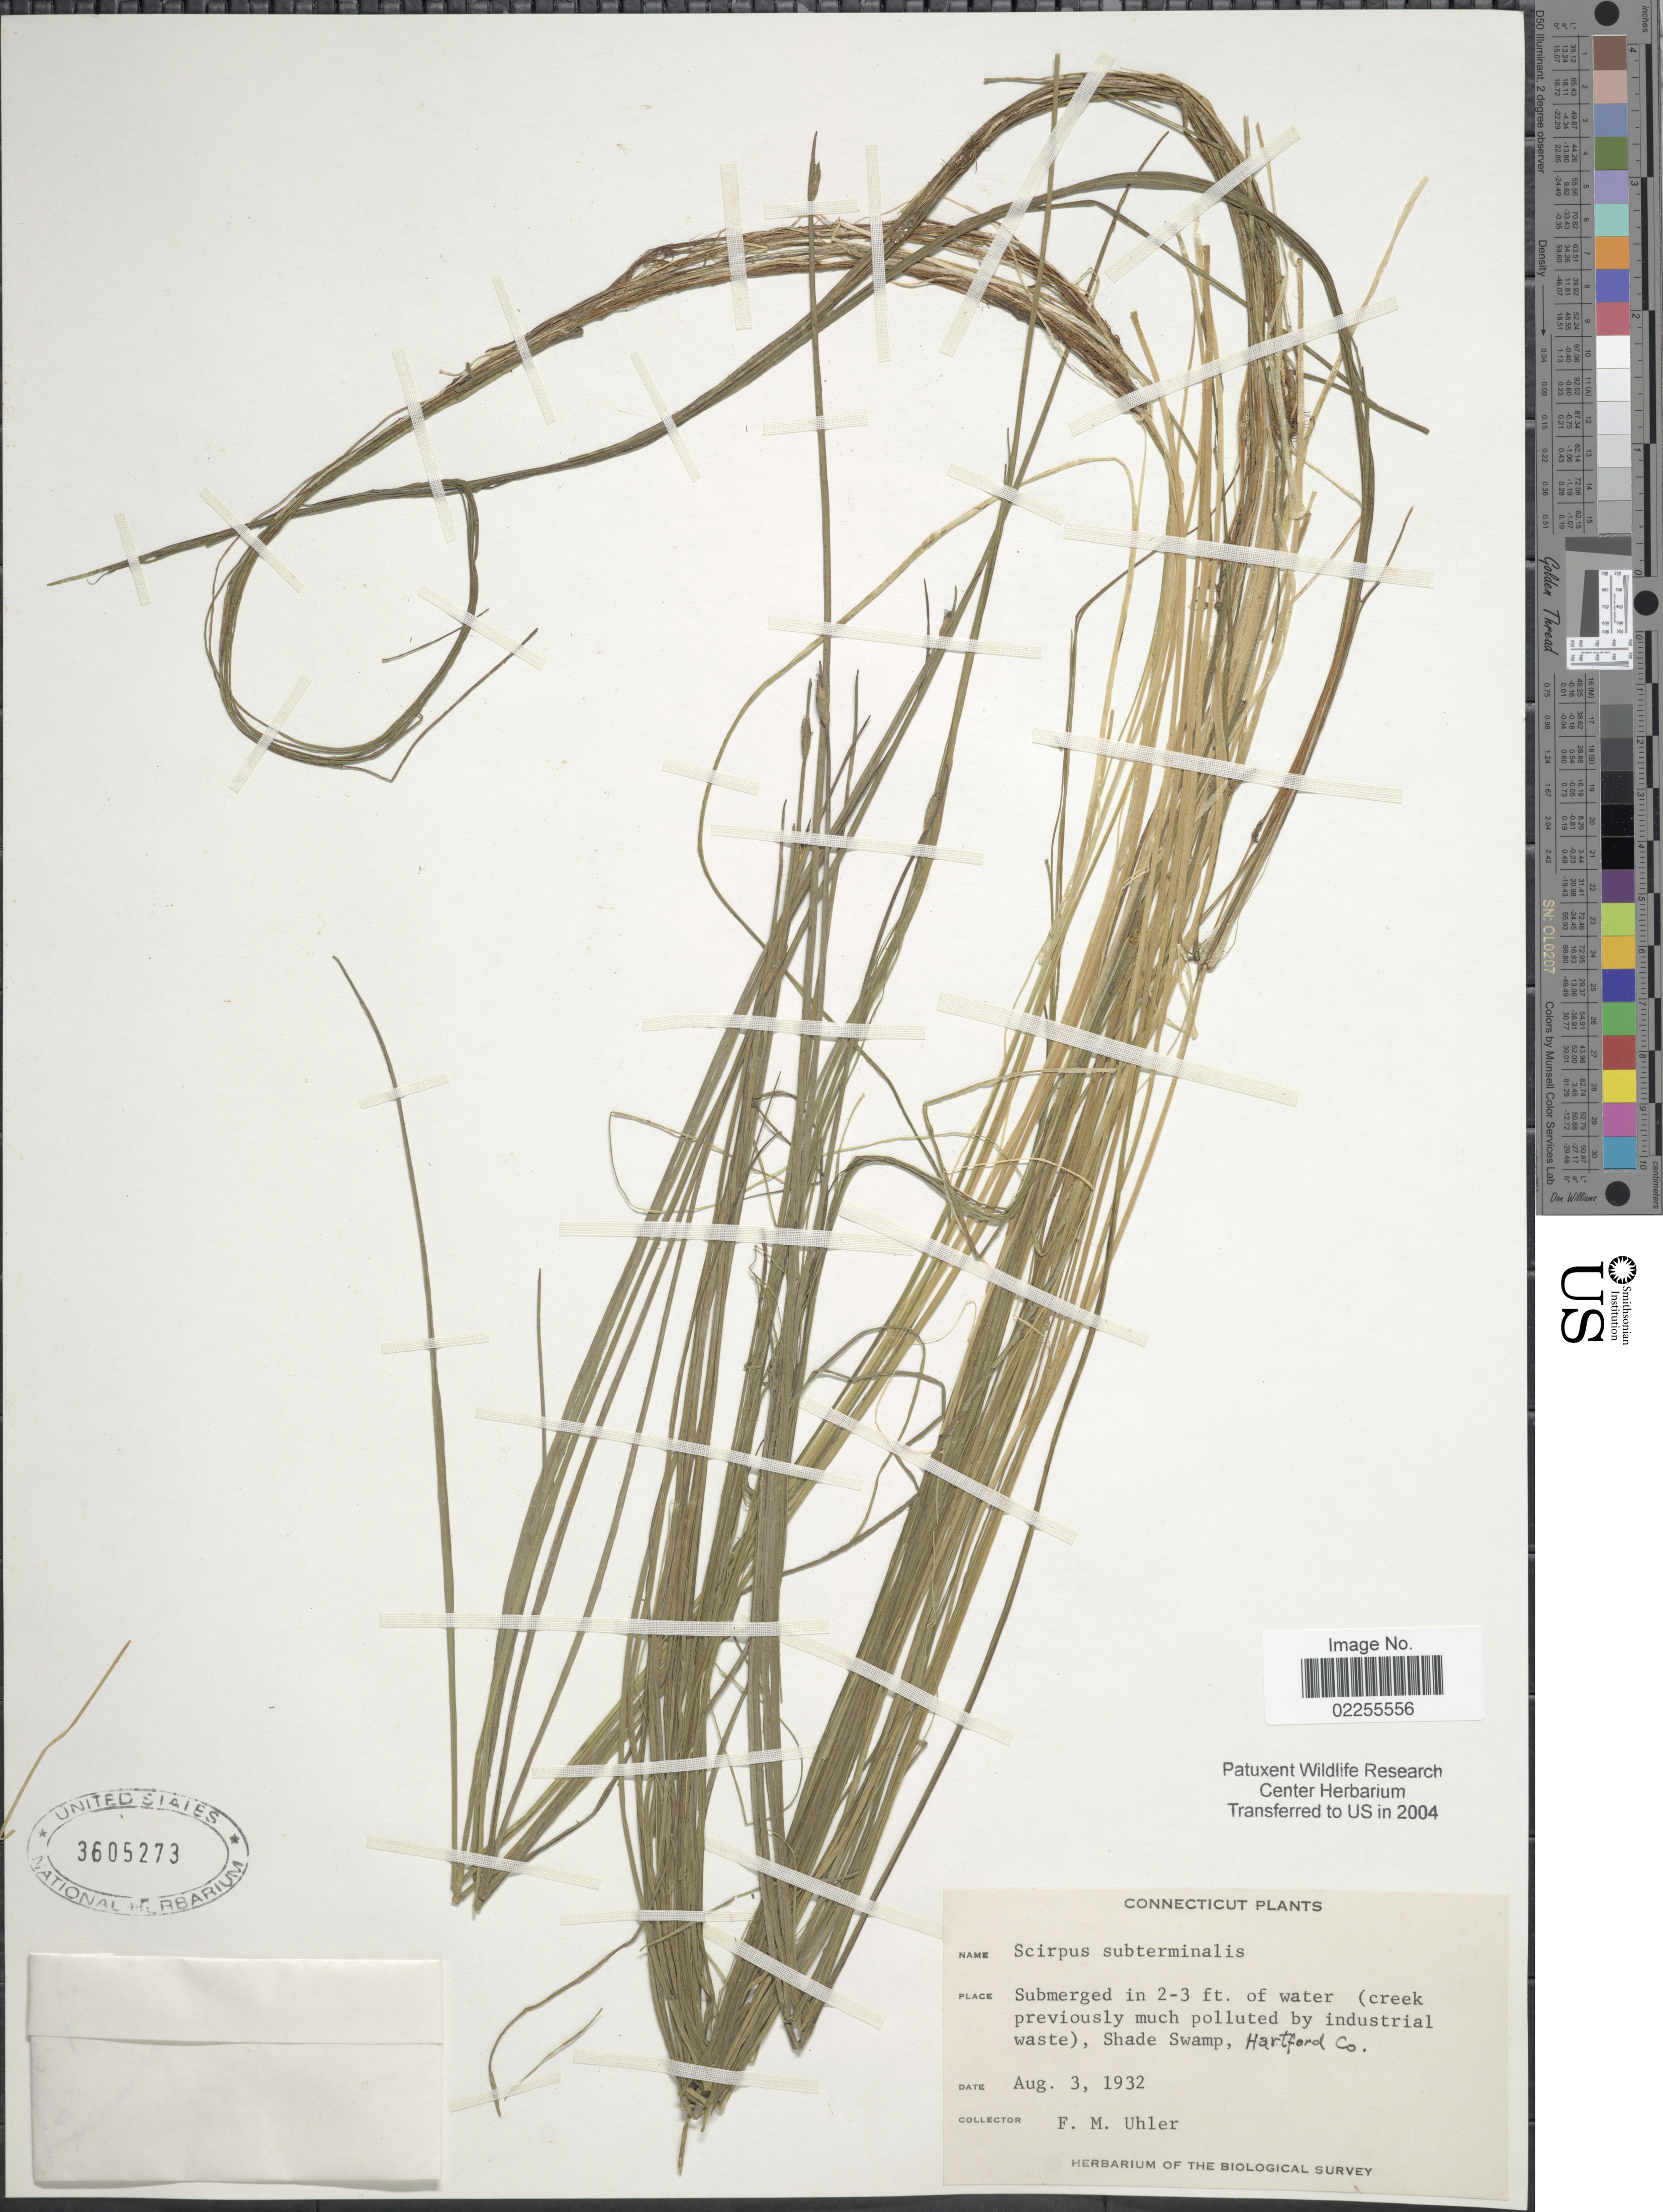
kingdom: Plantae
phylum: Tracheophyta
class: Liliopsida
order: Poales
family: Cyperaceae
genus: Schoenoplectus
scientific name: Schoenoplectus subterminalis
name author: (Torr.) Soják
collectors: F. M. Uhler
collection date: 1932-08-03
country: United States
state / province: Connecticut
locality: Shade Swamp, Hartford Co.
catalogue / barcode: US 3605273